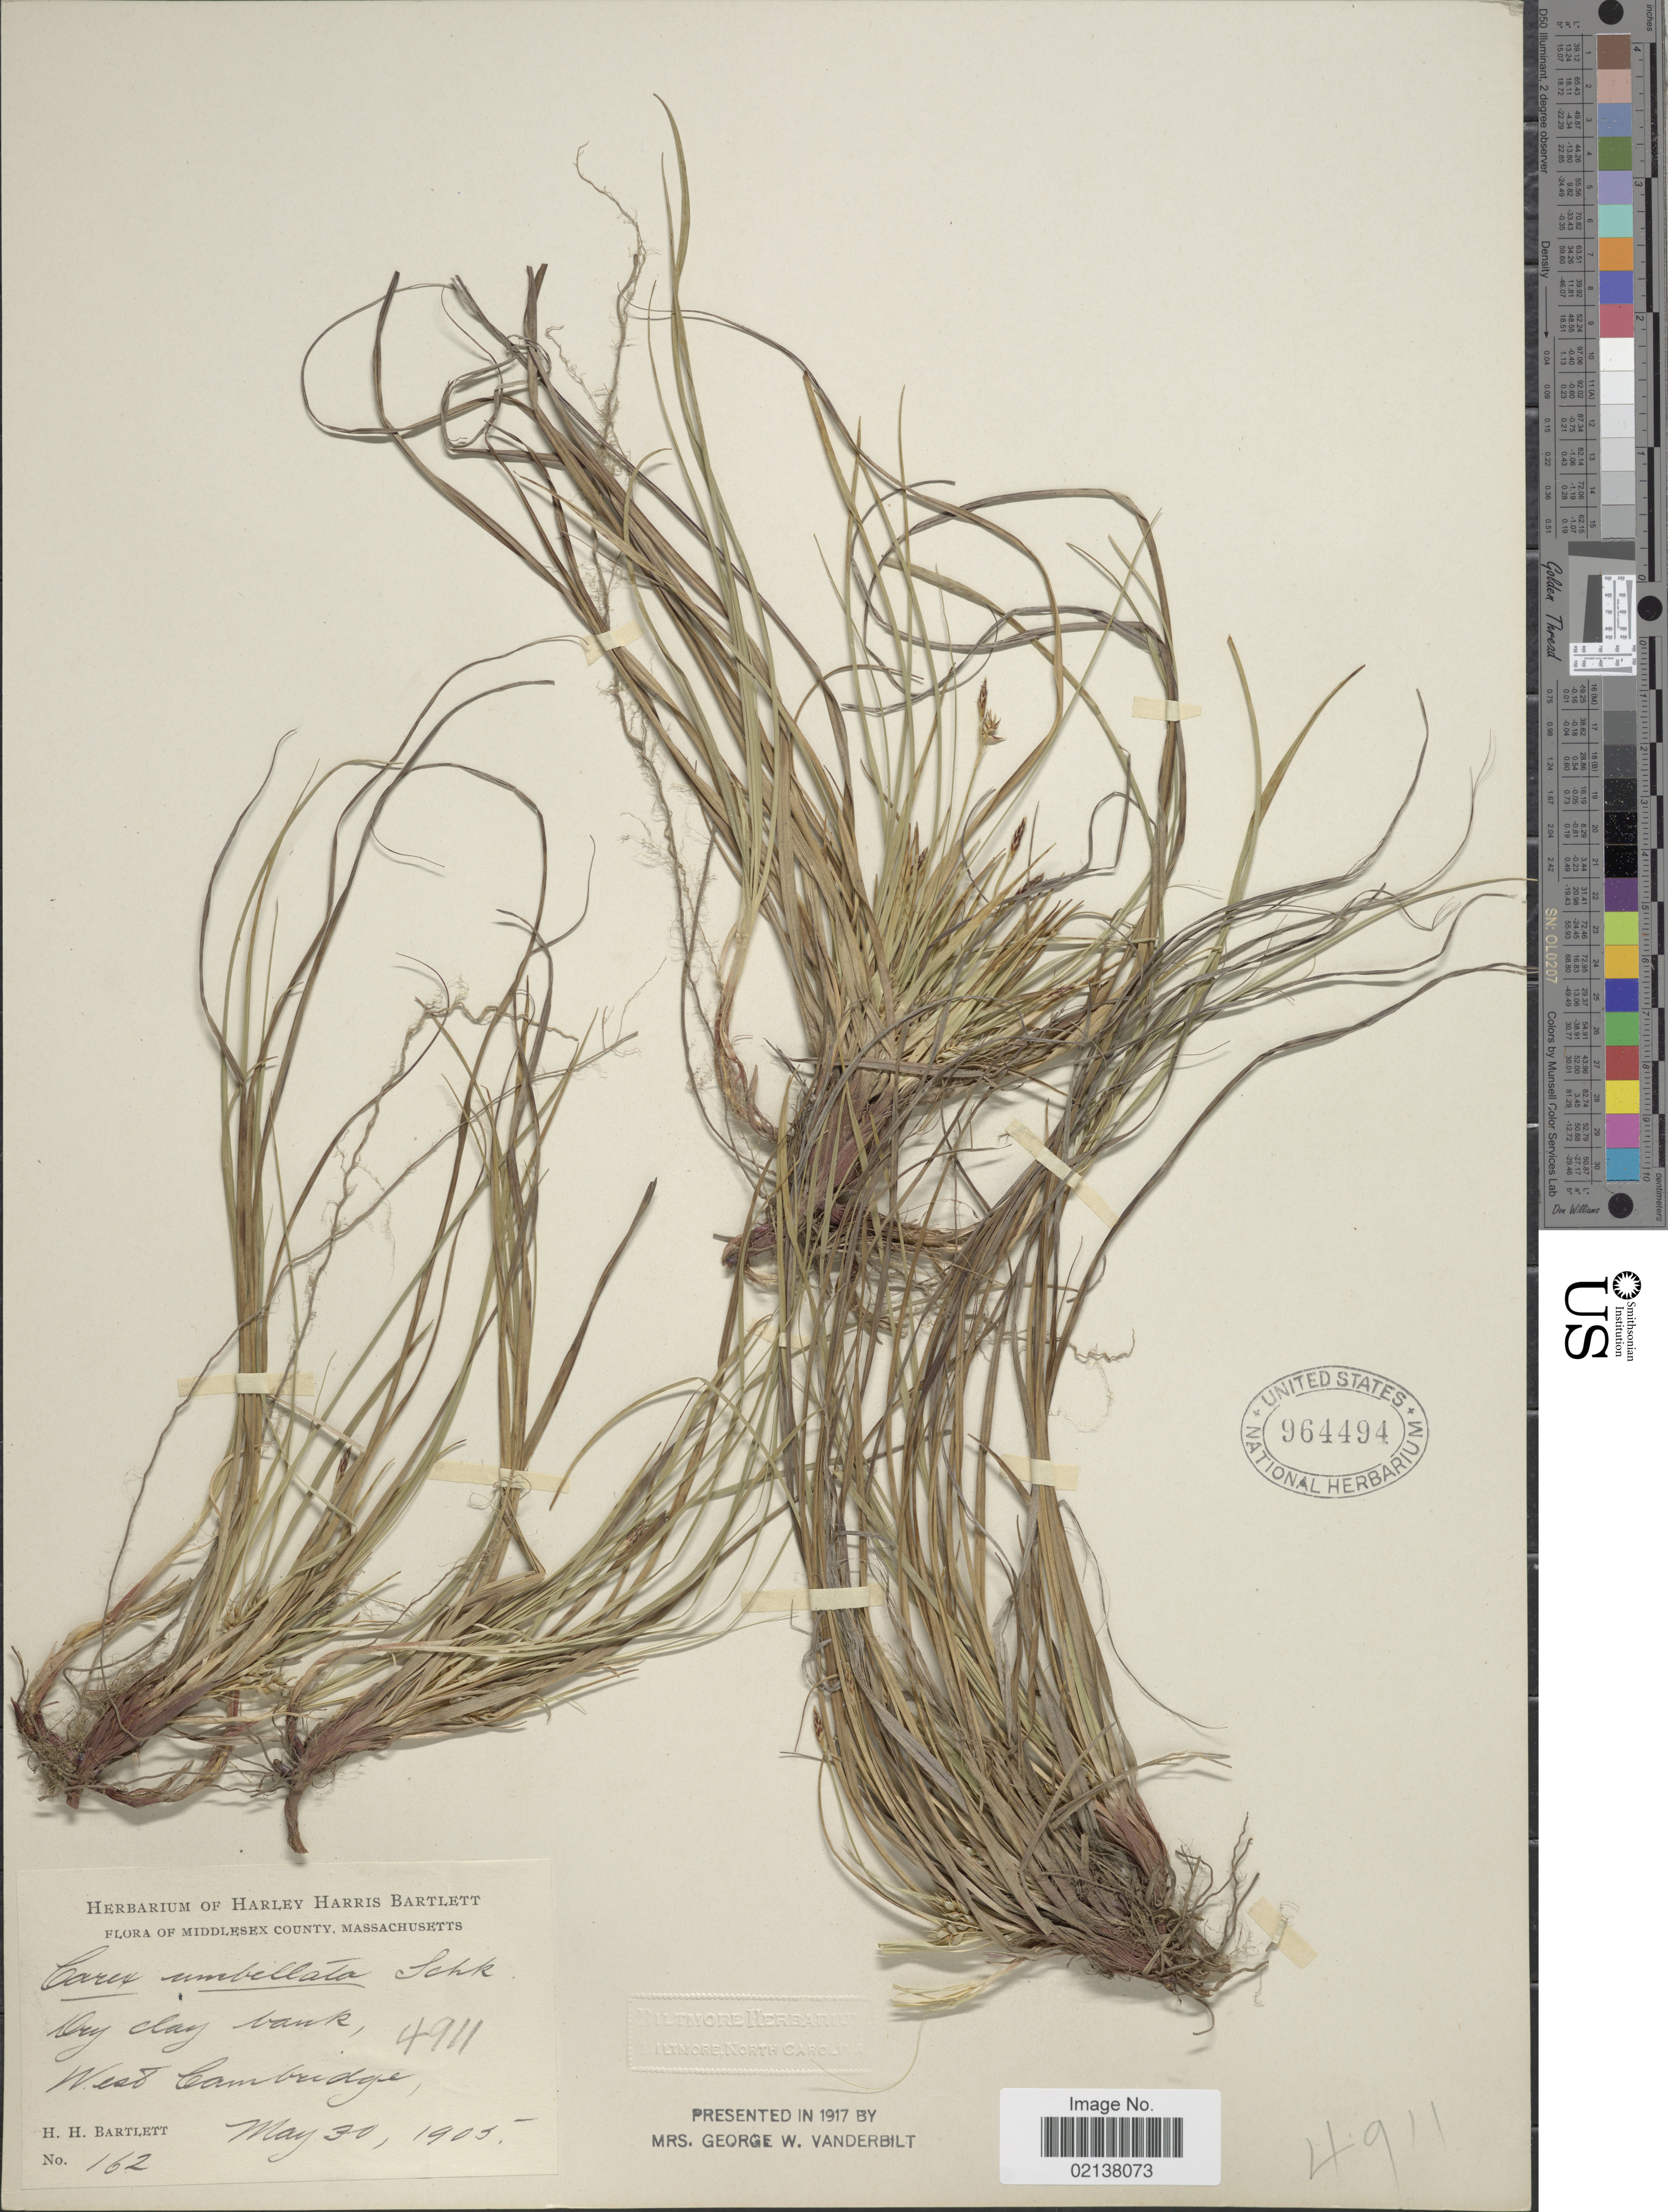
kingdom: Plantae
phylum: Tracheophyta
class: Liliopsida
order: Poales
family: Cyperaceae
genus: Carex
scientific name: Carex umbellata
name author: Schkuhr ex Willd.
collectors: H. H. Bartlett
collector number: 162/4911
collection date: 1905-05-30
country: United States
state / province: Massachusetts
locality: Middlesex County, Massachusetts, West Cambridge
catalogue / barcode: US 964494